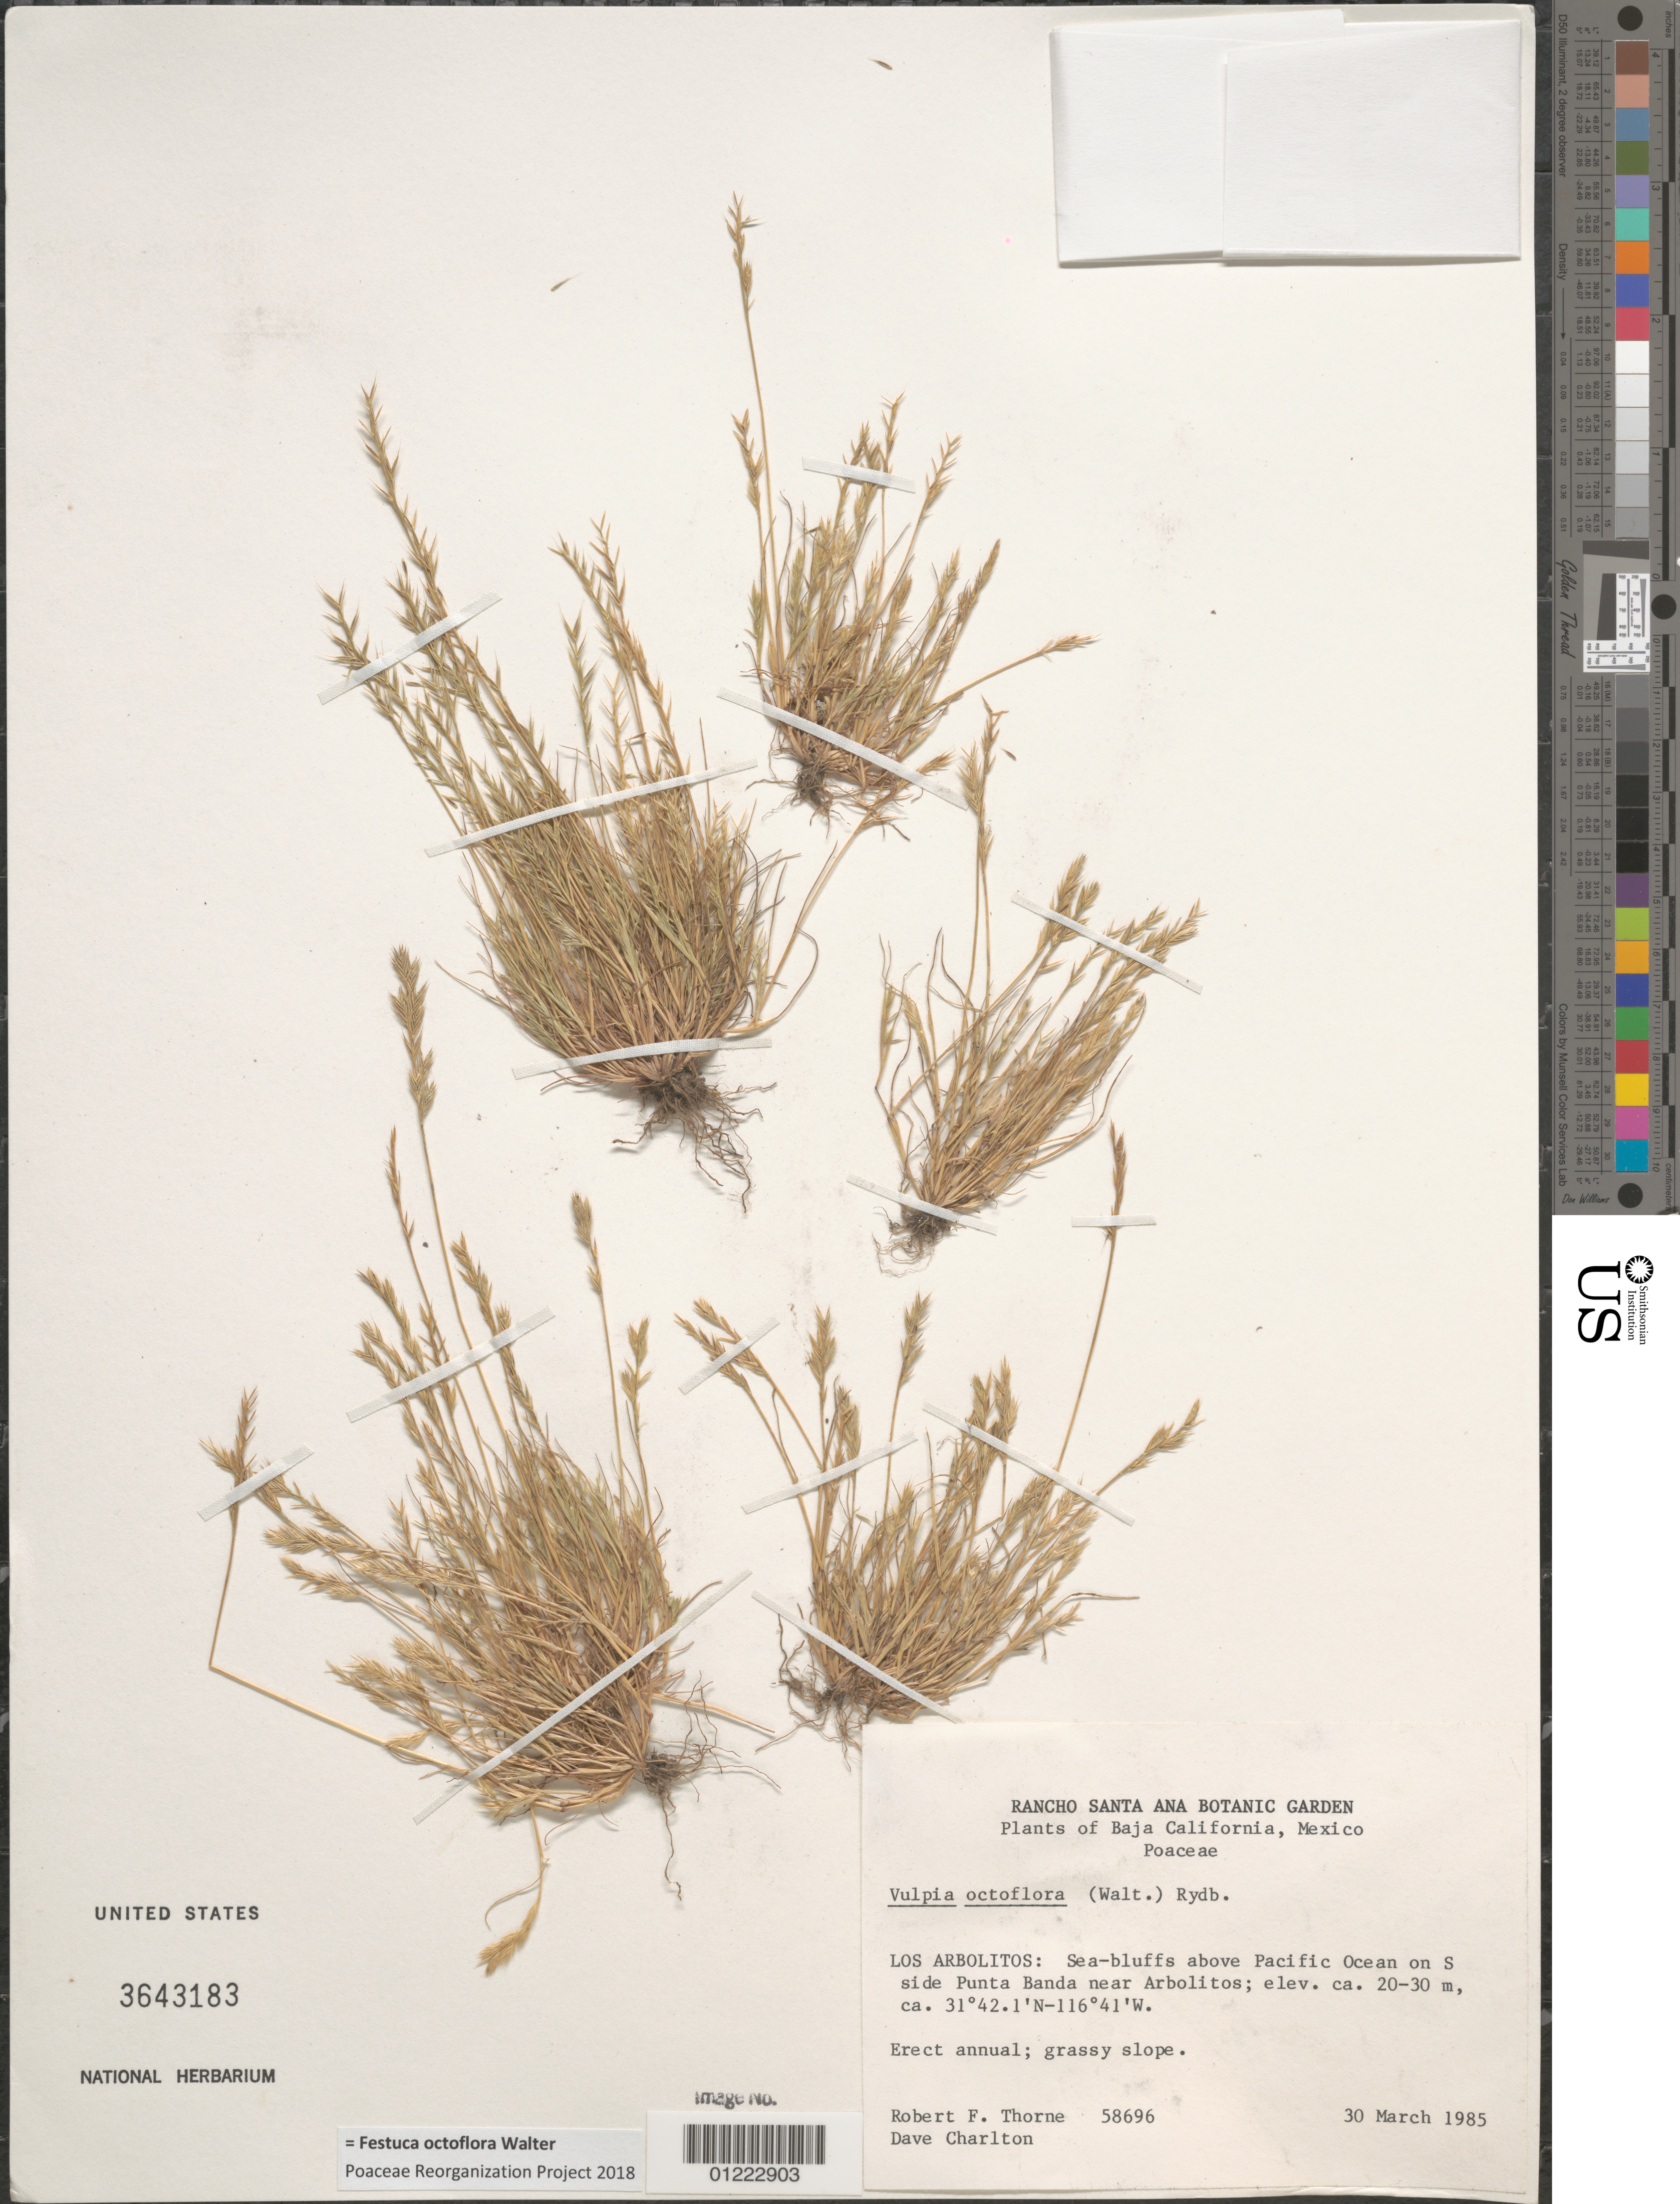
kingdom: Plantae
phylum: Tracheophyta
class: Liliopsida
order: Poales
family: Poaceae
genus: Festuca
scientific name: Festuca octoflora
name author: Walter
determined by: Poaceae Reorganization Project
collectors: R. F. Thorne & D. Charlton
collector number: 58696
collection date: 1985-03-30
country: Mexico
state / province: Baja California Norte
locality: Los Arbolitos: Sea-bluffs above Pacific Ocean on S side Punta Banda near Arbolitos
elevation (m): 20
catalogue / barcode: US 3643183